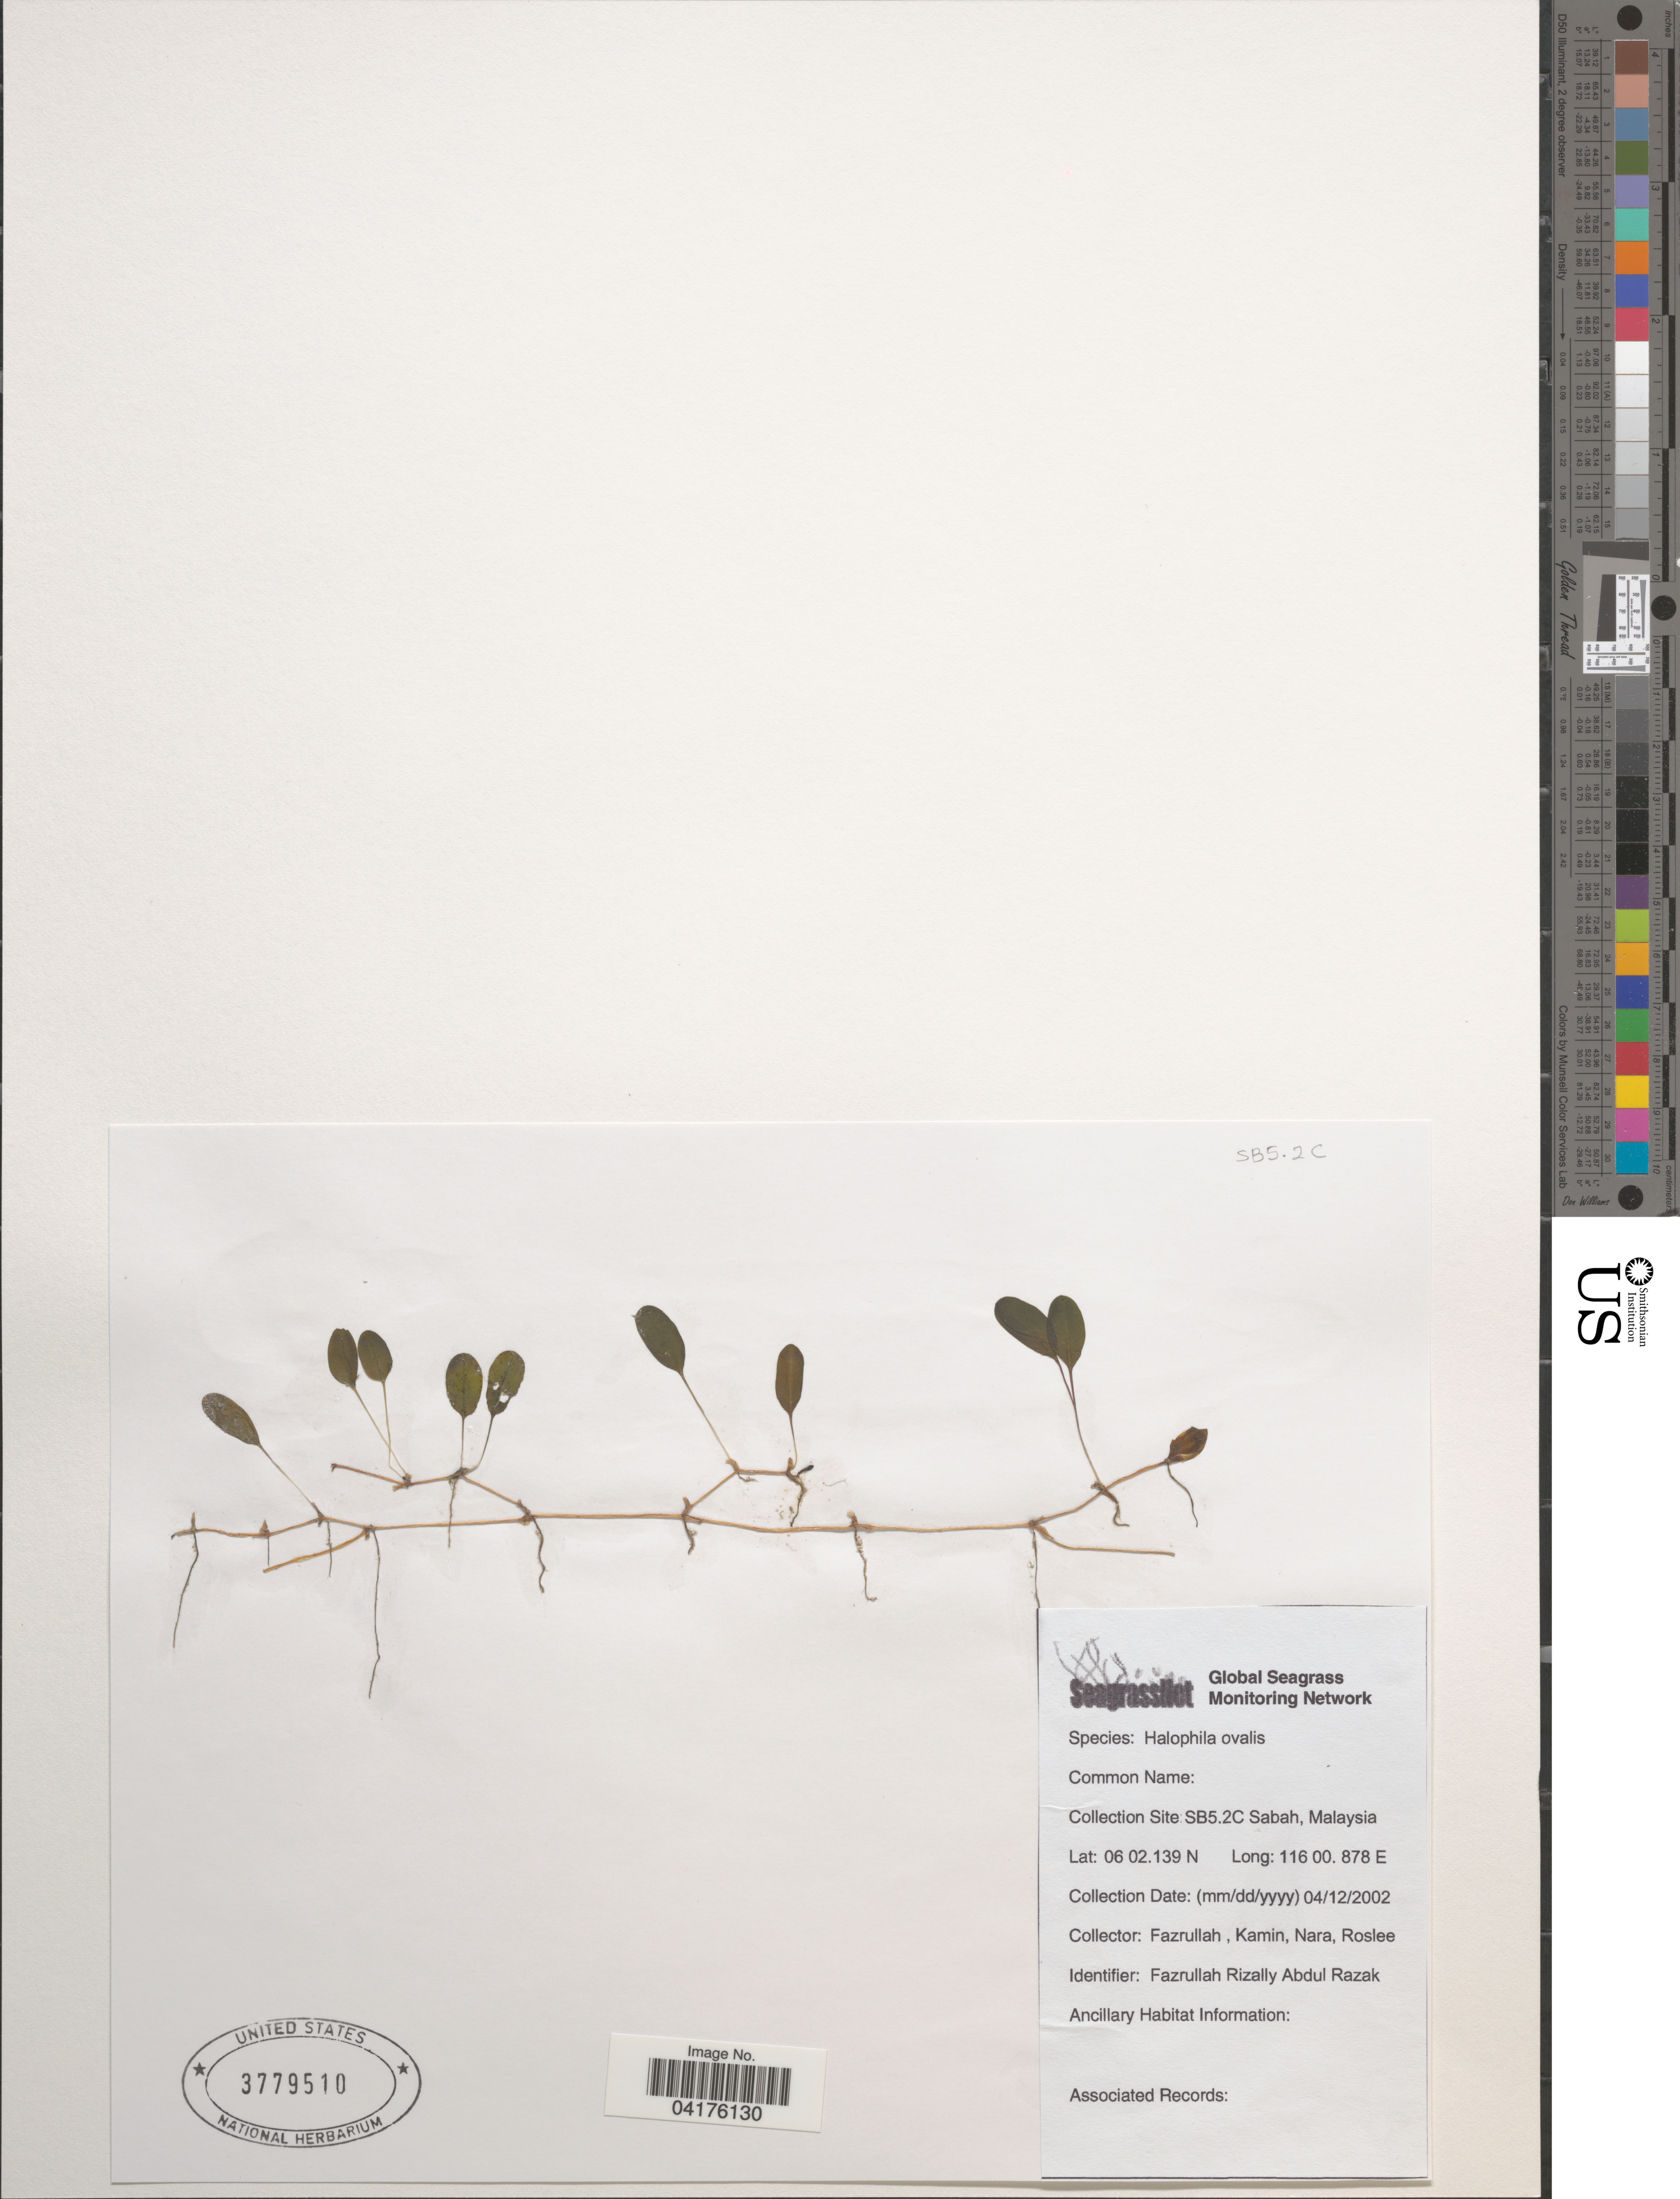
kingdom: Plantae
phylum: Tracheophyta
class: Liliopsida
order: Alismatales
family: Hydrocharitaceae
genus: Halophila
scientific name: Halophila ovalis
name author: (R. Br.) Hook. f.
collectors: Fazrullah, Kamin, Nara & Roslee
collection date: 2002-04-12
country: Malaysia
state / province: Sabah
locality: SB5. 2C Sabah.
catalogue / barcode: US 3779510